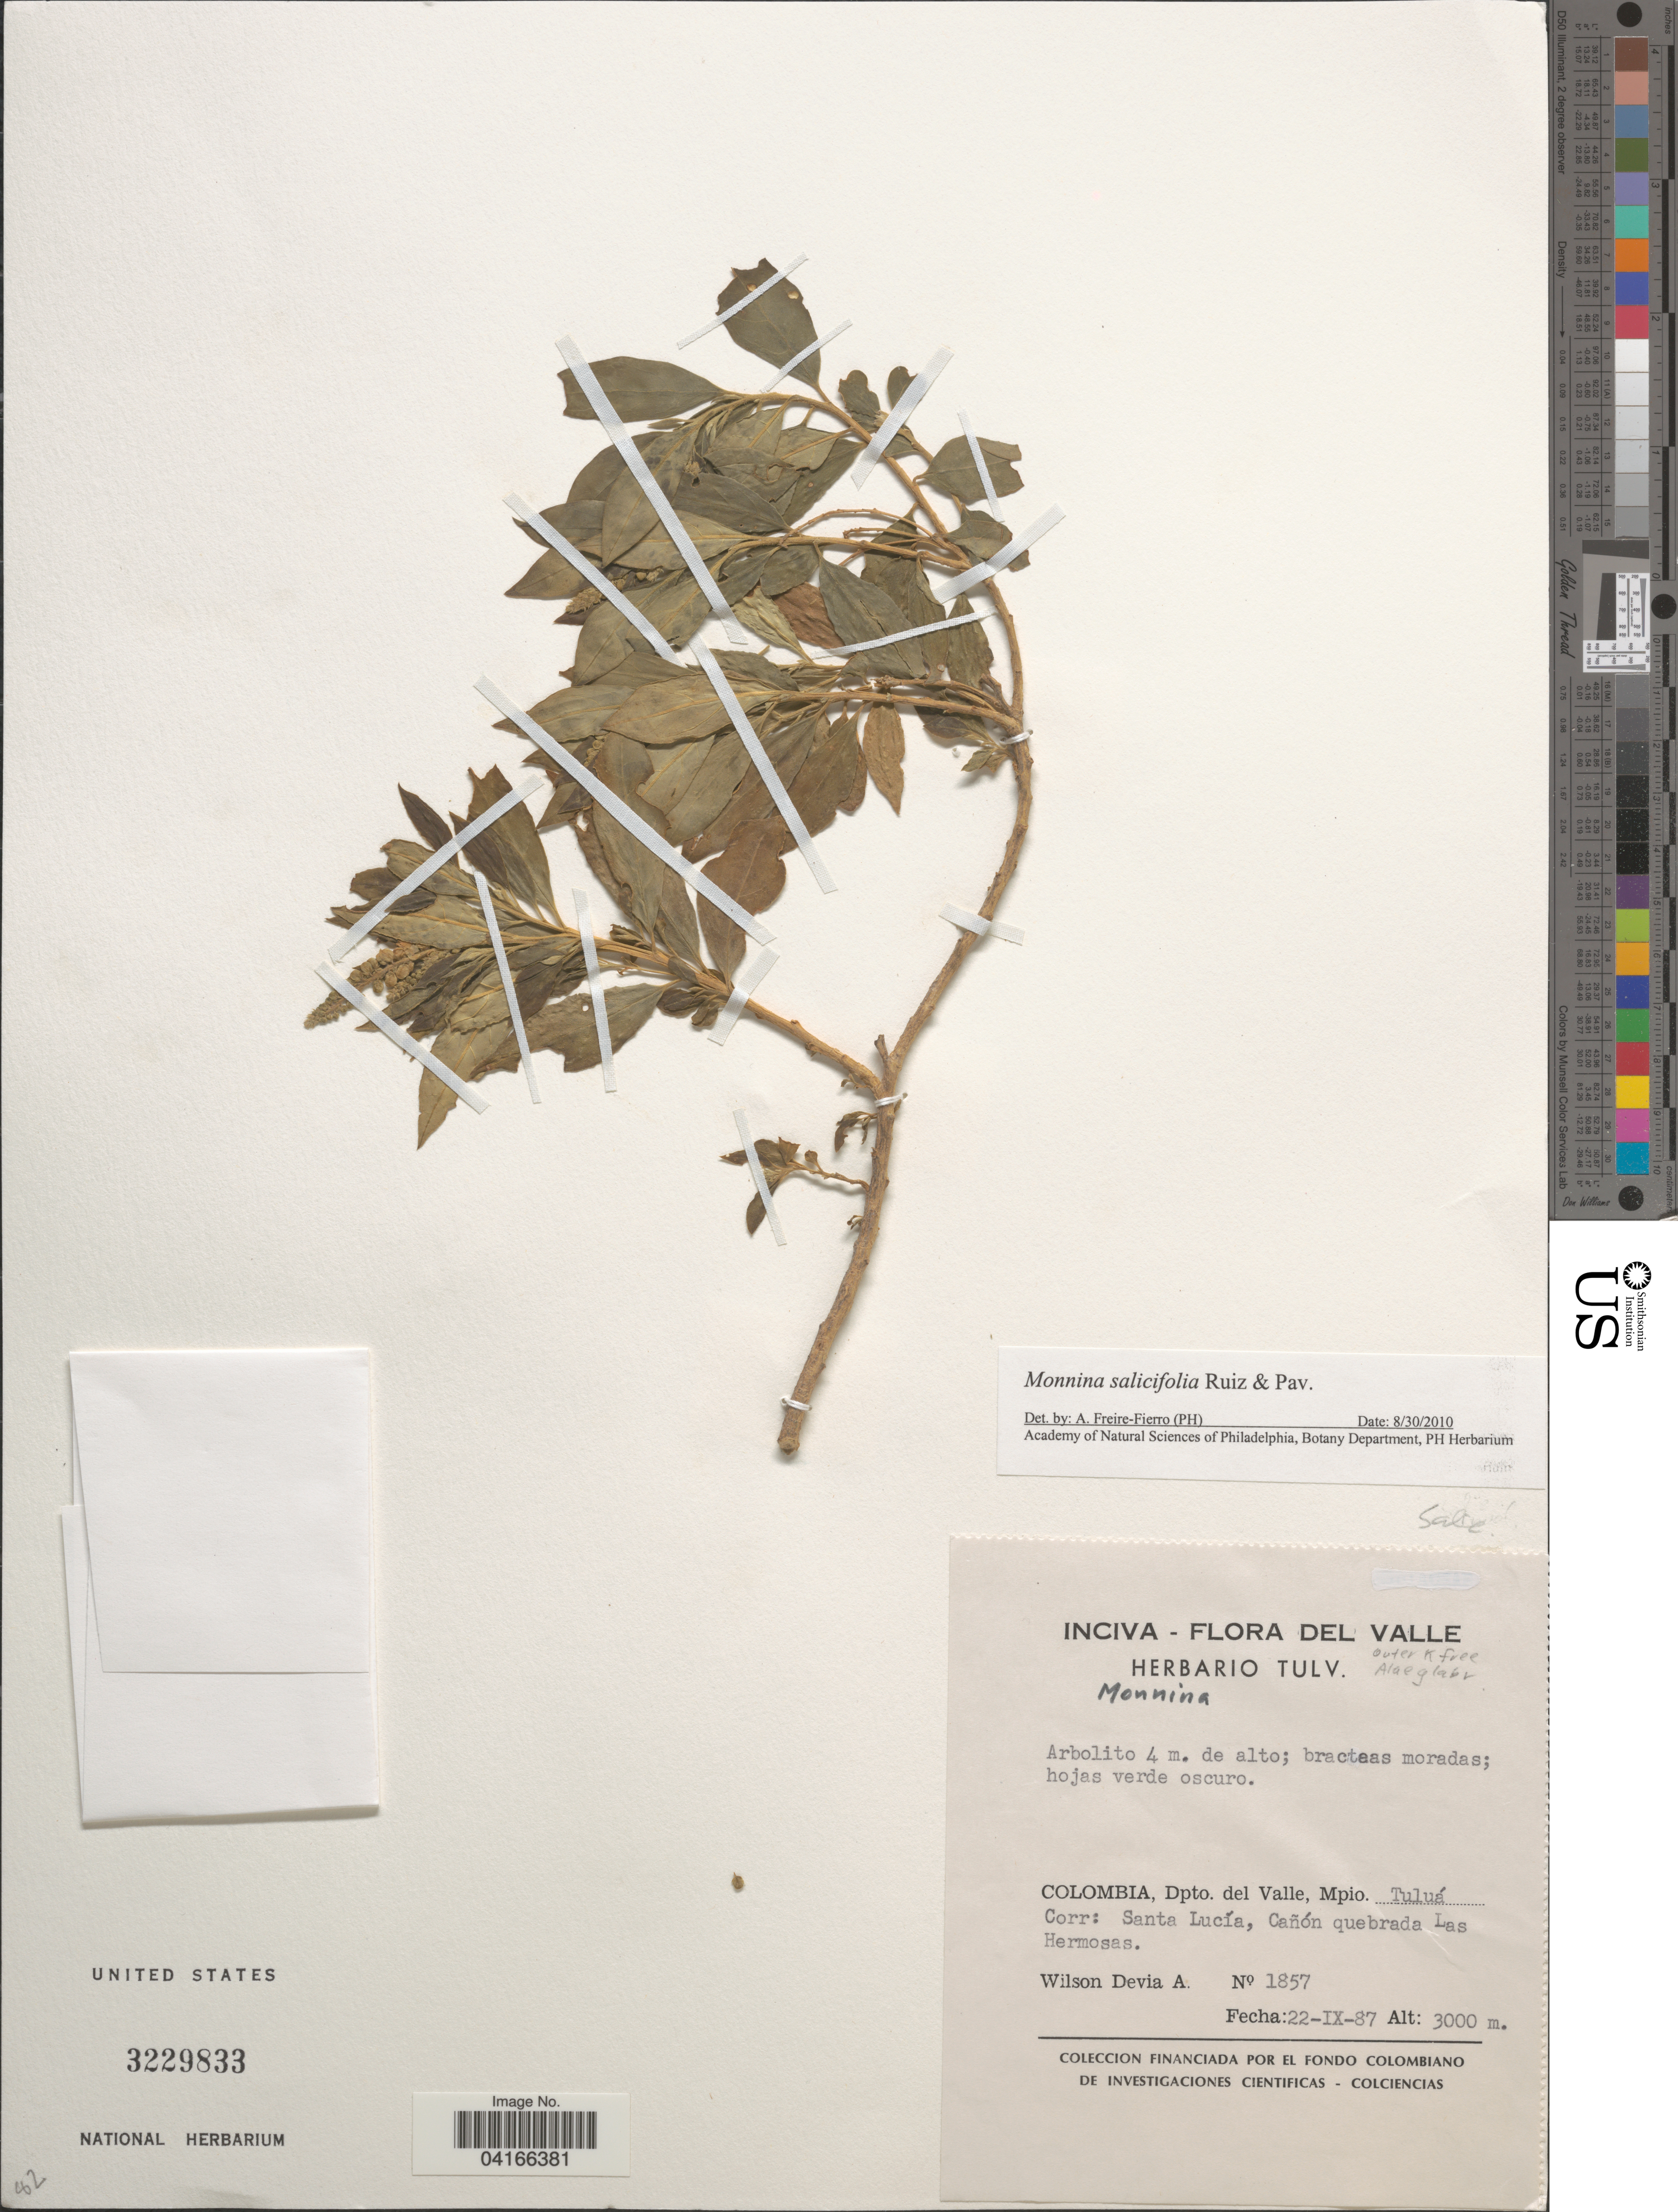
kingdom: Plantae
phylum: Tracheophyta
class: Magnoliopsida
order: Fabales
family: Polygalaceae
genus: Monnina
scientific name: Monnina salicifolia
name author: Ruiz & Pav.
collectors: W. Devia A.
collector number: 1857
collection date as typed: Transcribed d/m/y: 22/9/87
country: Colombia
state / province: Valle del Cauca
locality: Dpto. del Valle, Mpio. Tuluá. Corr: Santa Lucía, Cañón quebrada Las Hermosas.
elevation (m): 3000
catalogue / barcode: US 3229833